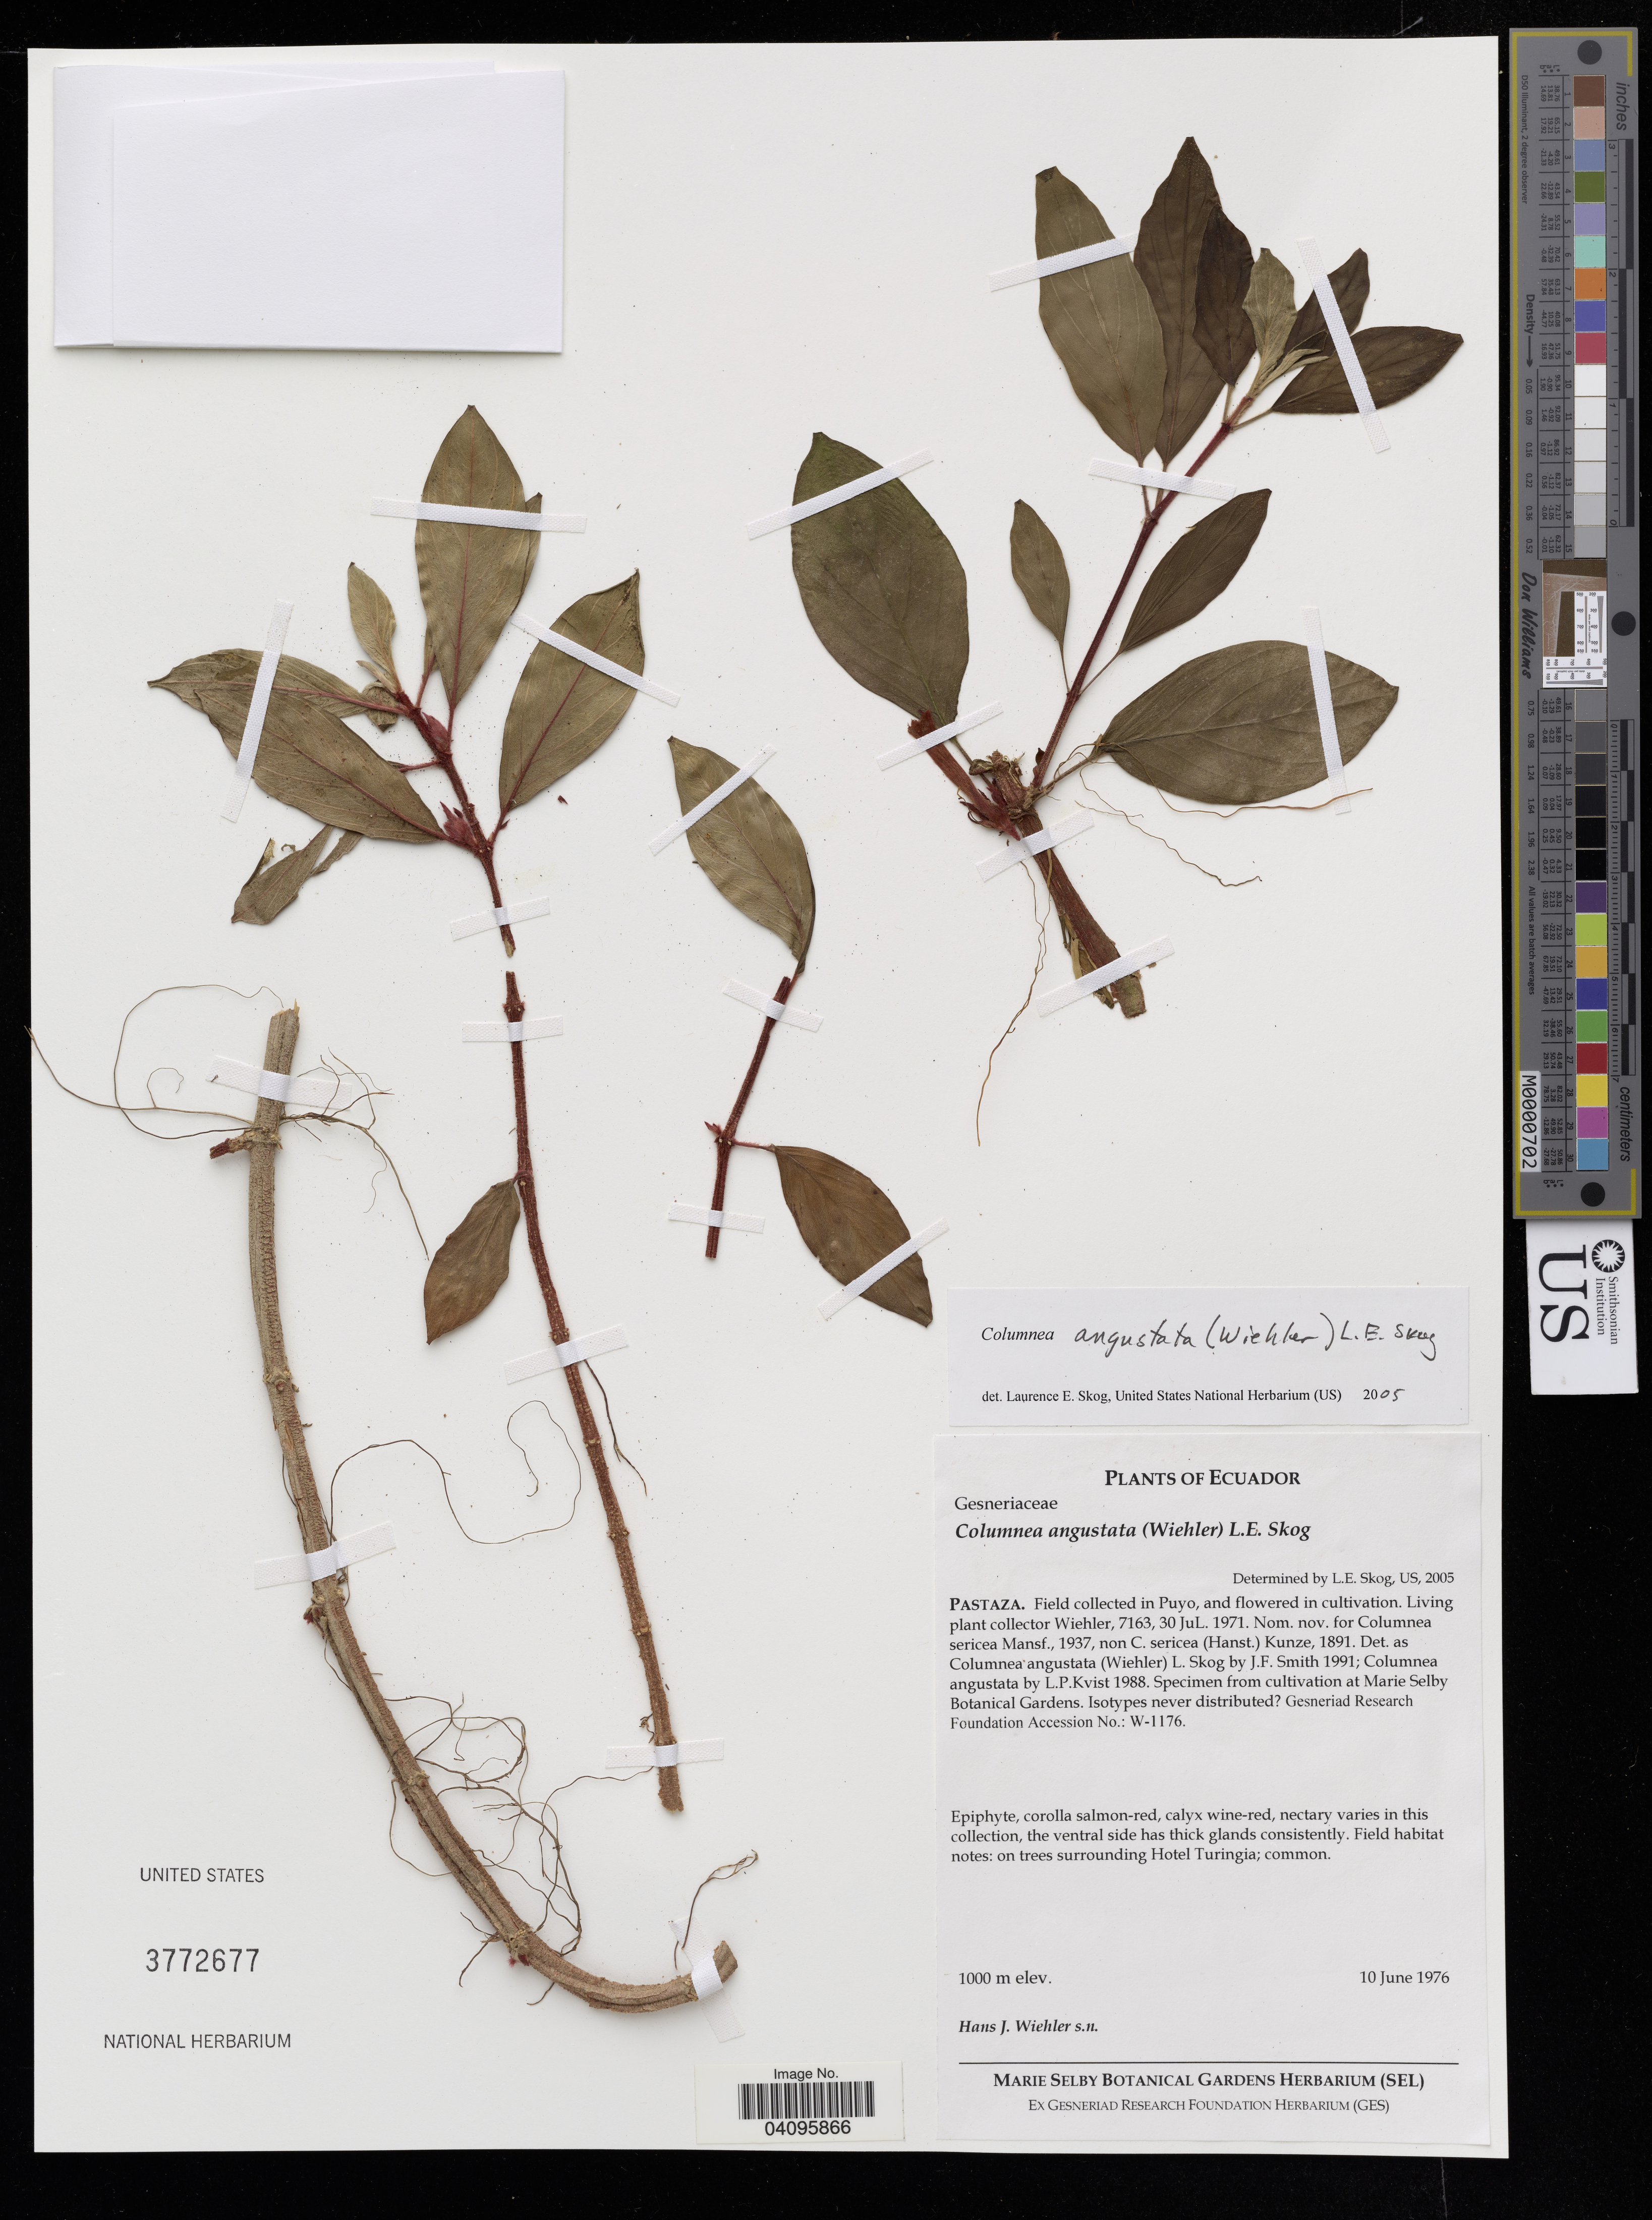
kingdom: Plantae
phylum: Tracheophyta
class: Magnoliopsida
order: Lamiales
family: Gesneriaceae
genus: Columnea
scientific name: Columnea angustata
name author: (Wiehler) L.E. Skog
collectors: H. J. Wiehler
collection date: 1976-06-10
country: Ecuador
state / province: Pastaza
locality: Field collected in Puyo, and flowered in cultivation. Specimen from cultivation at Marie Selby Botanical Gardens.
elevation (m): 1000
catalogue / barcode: US 3772677